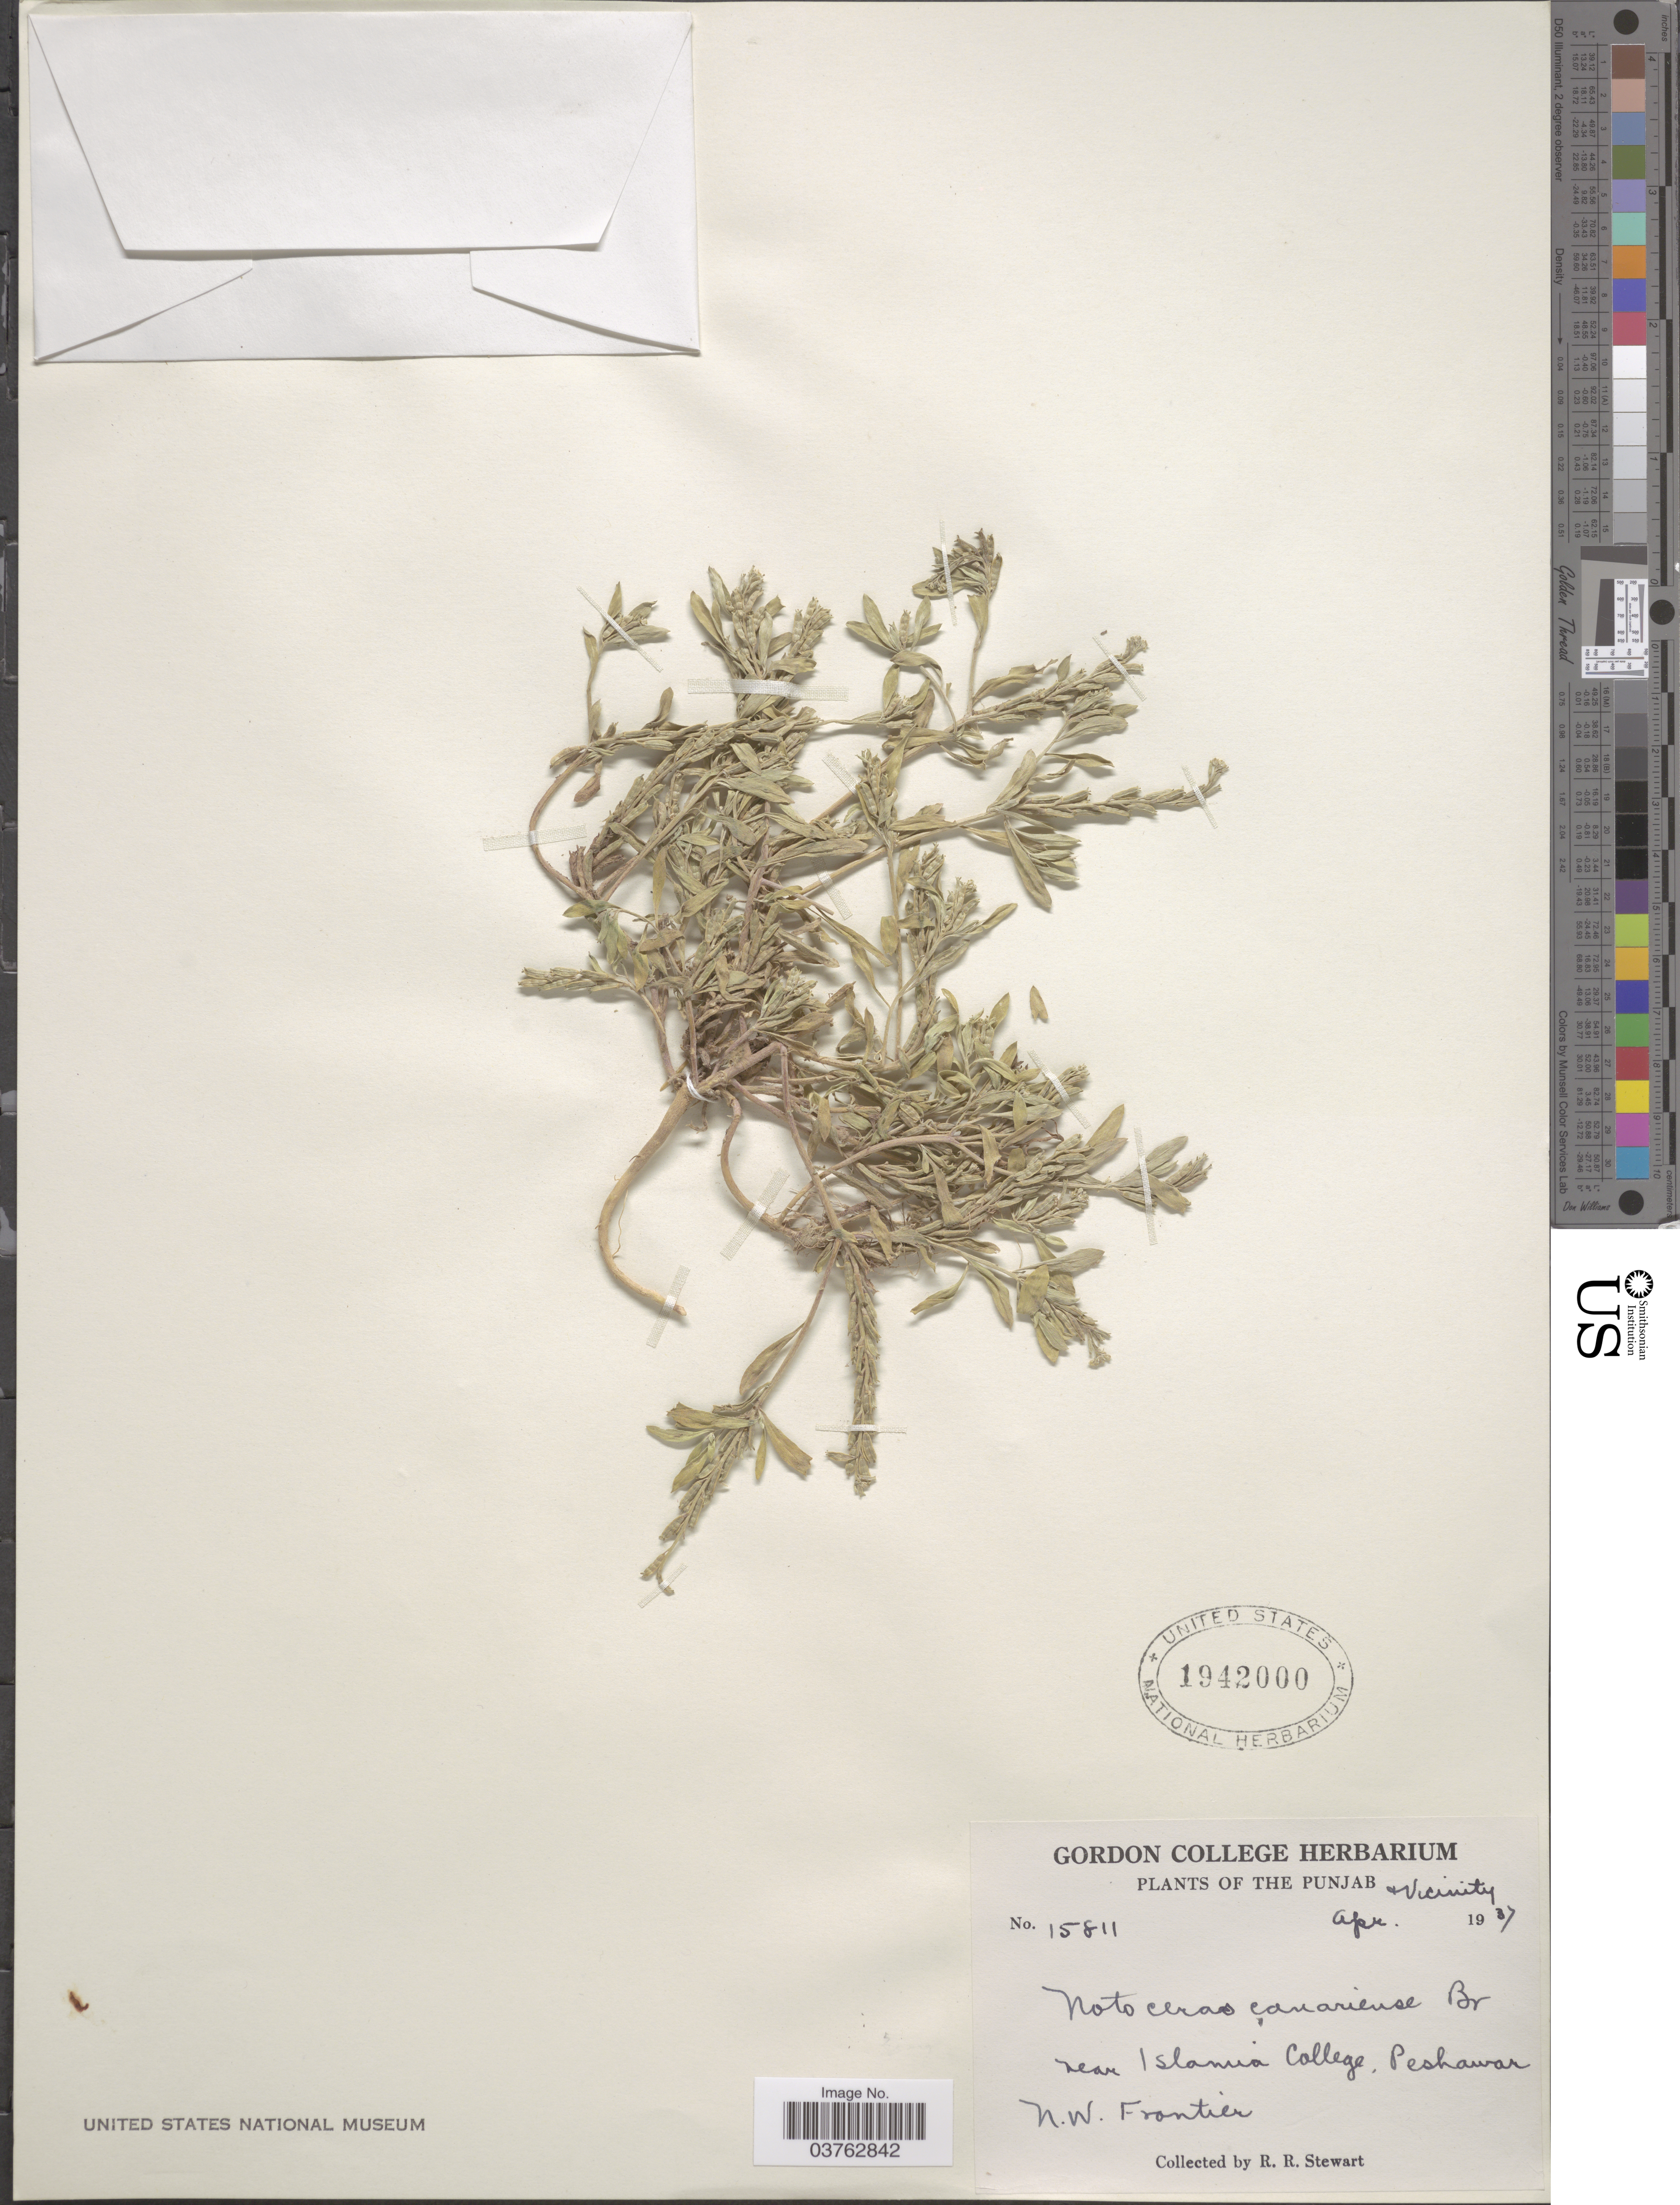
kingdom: Plantae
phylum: Tracheophyta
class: Magnoliopsida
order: Brassicales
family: Brassicaceae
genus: Notoceras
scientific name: Notoceras bicorne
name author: (Aiton) Amo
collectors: R. Stewart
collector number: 15811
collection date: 1937-04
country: Pakistan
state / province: Punjab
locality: The Punjab & Vicinity. Near Islamia College, Peshawar. N.W. Frontier.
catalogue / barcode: US 1942000